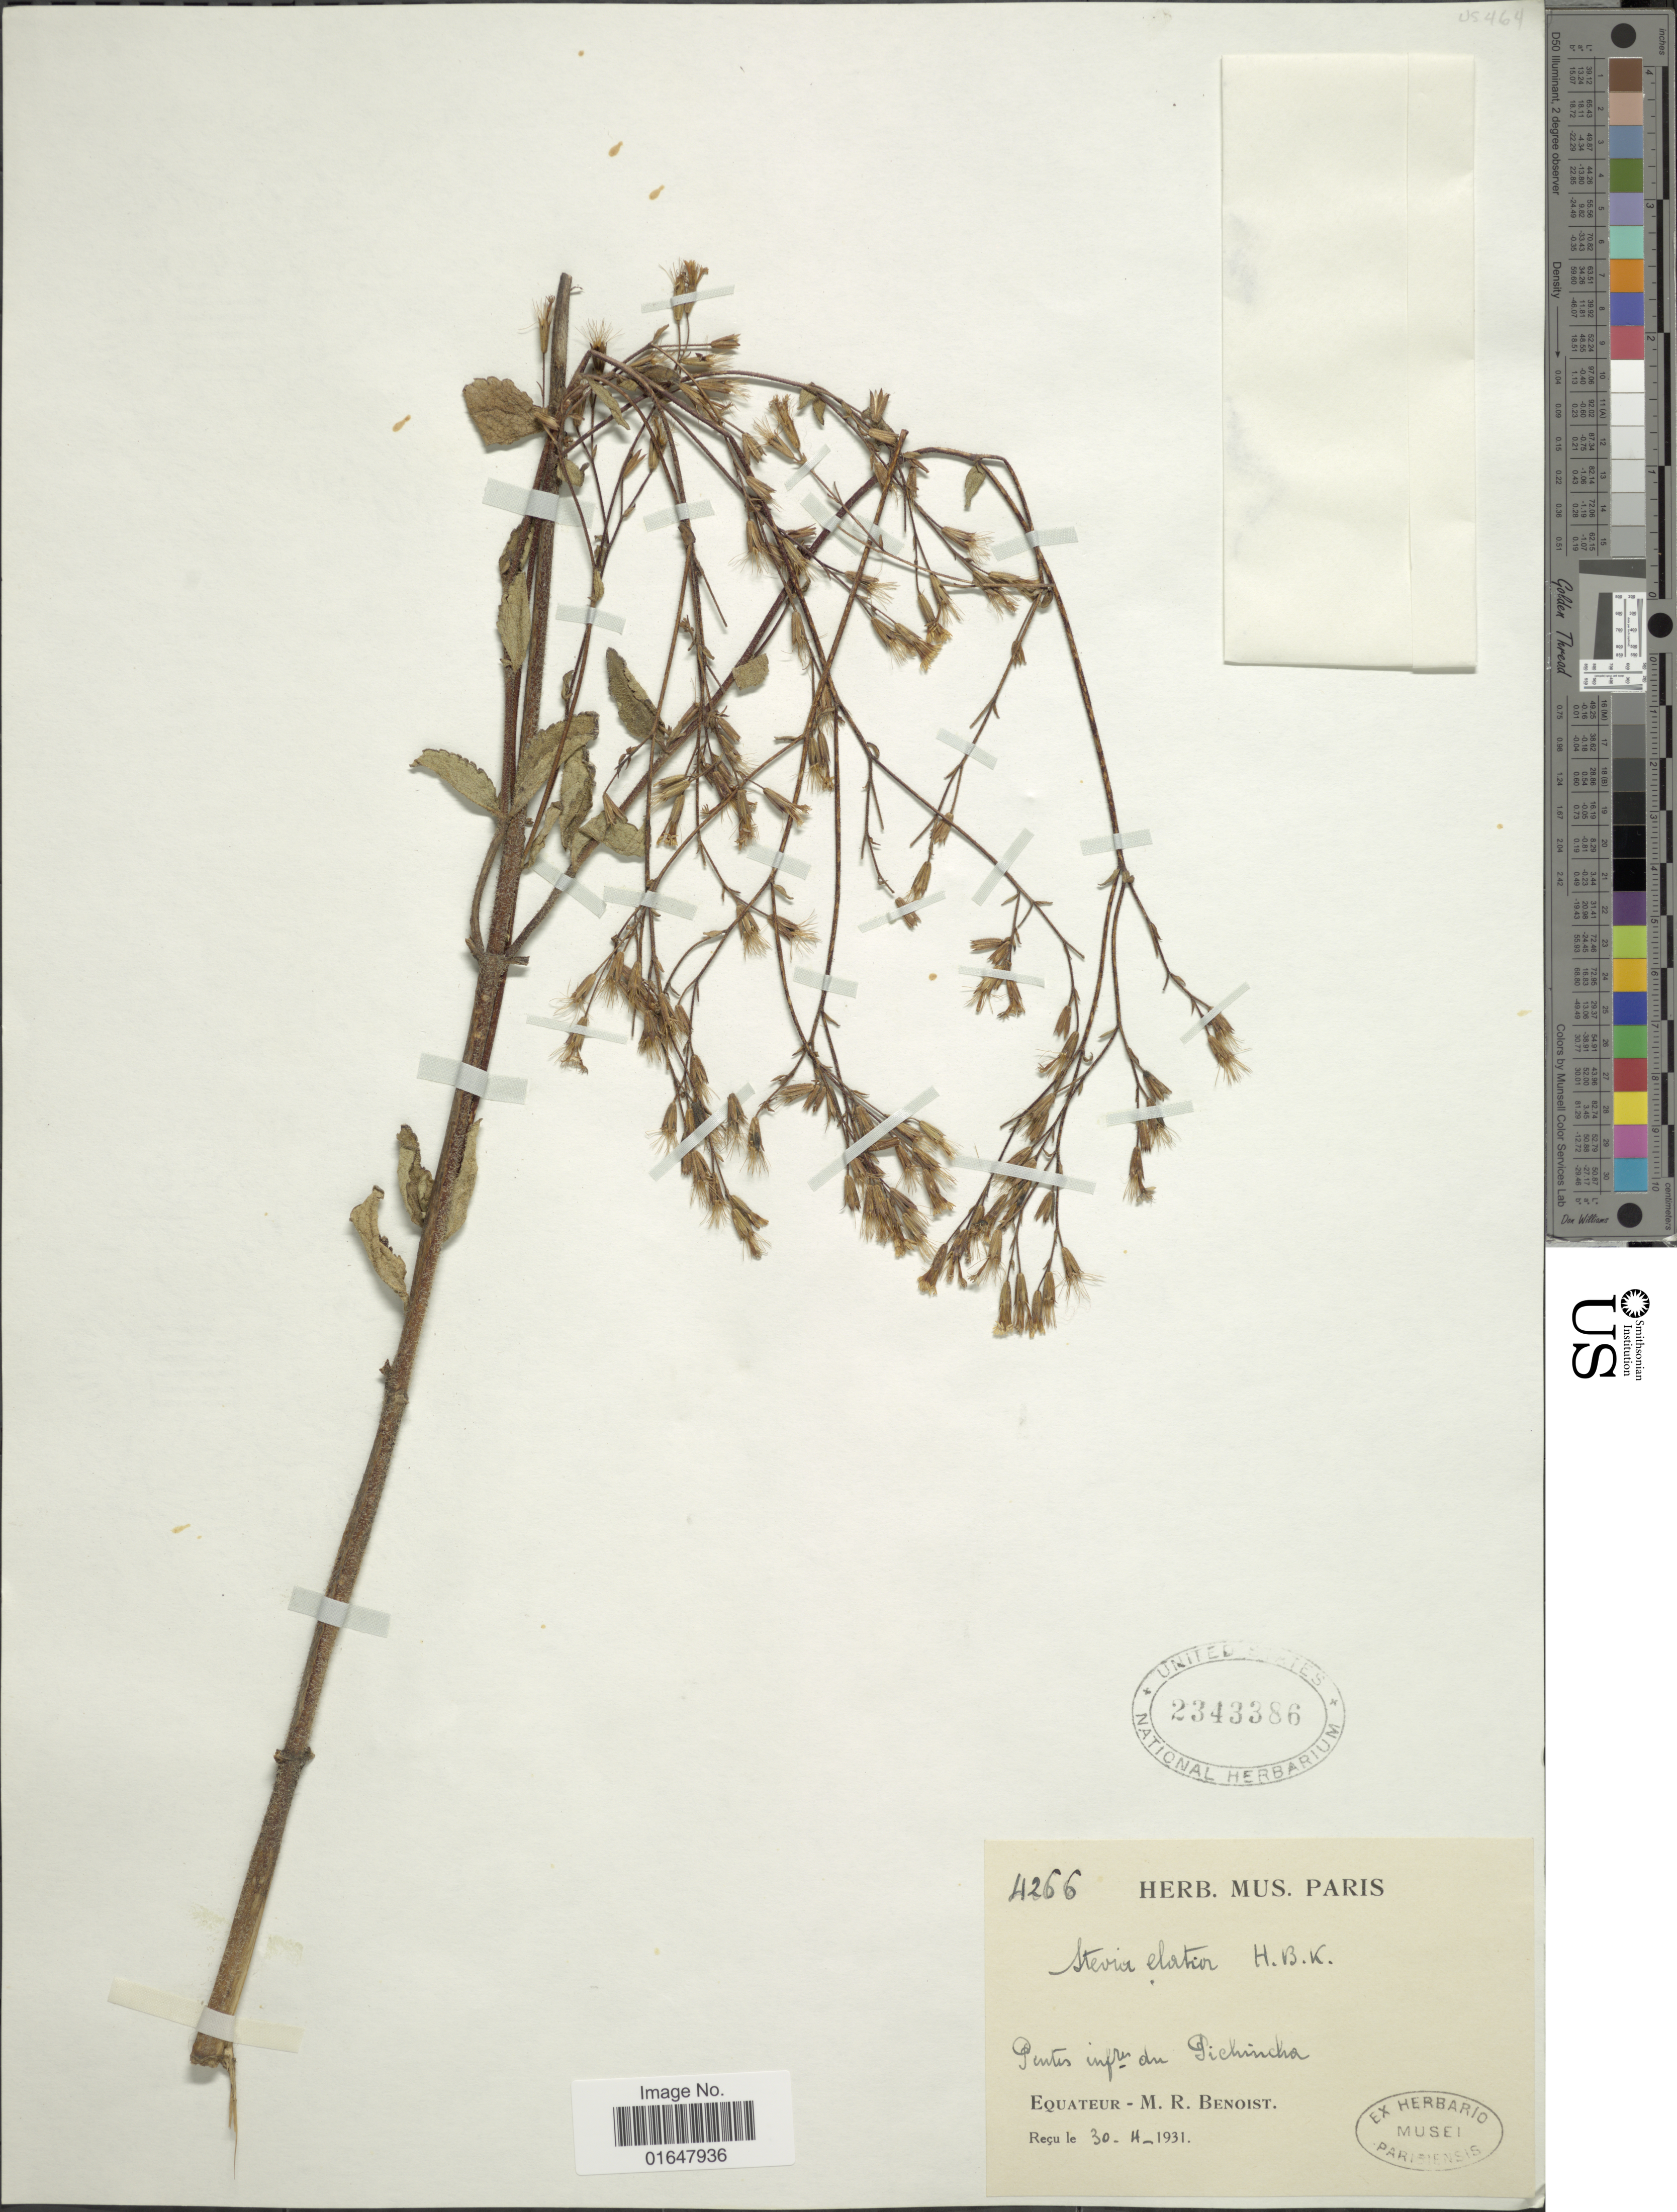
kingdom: Plantae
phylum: Tracheophyta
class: Magnoliopsida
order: Asterales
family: Asteraceae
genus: Stevia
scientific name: Stevia elatior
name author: Kunth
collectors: R. Benoist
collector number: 4266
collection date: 1931-04-30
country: Ecuador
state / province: Pichincha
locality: Pentes infres du Pichincha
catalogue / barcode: US 2343386